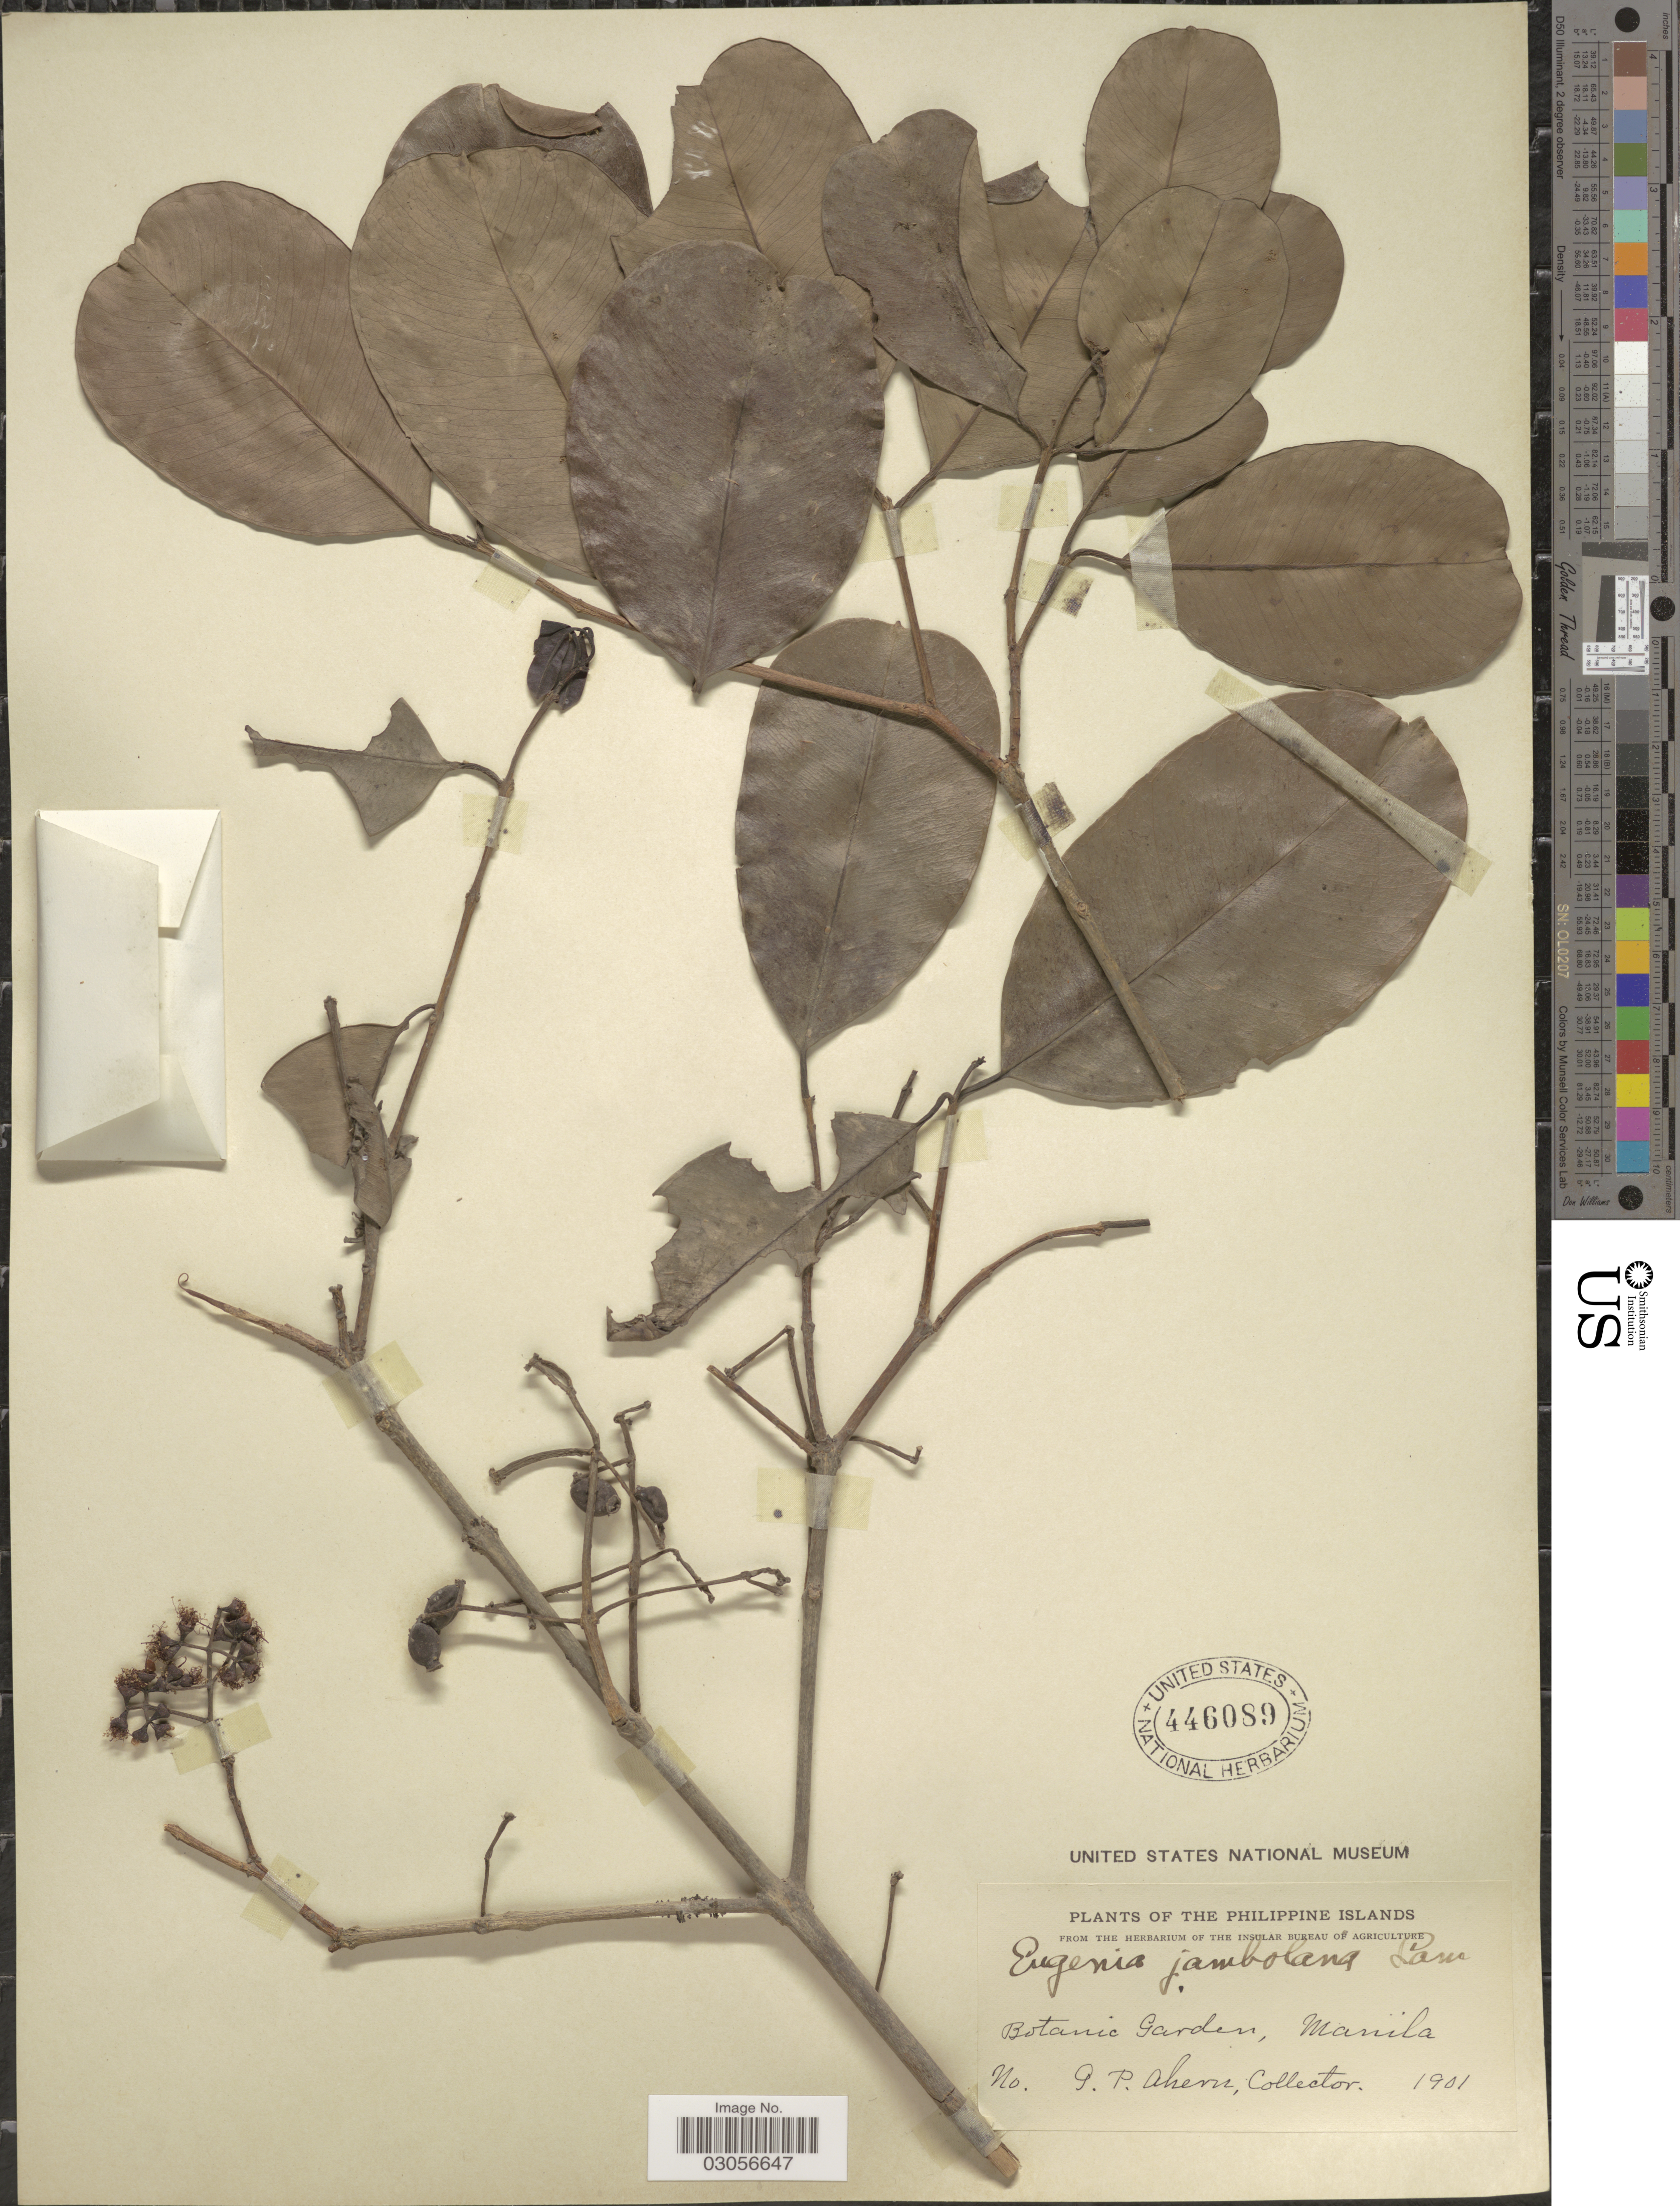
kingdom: Plantae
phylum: Tracheophyta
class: Magnoliopsida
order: Myrtales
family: Myrtaceae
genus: Syzygium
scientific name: Syzygium cumini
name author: (L.) Skeels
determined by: Strong, Mark T., (BOT), Smithsonian Institution - National Museum of Natural History (UNITED STATES)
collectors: G. Ahern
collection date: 1901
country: Philippines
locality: Philippine Islands. Botanic Garden, Manila.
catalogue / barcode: US 446089